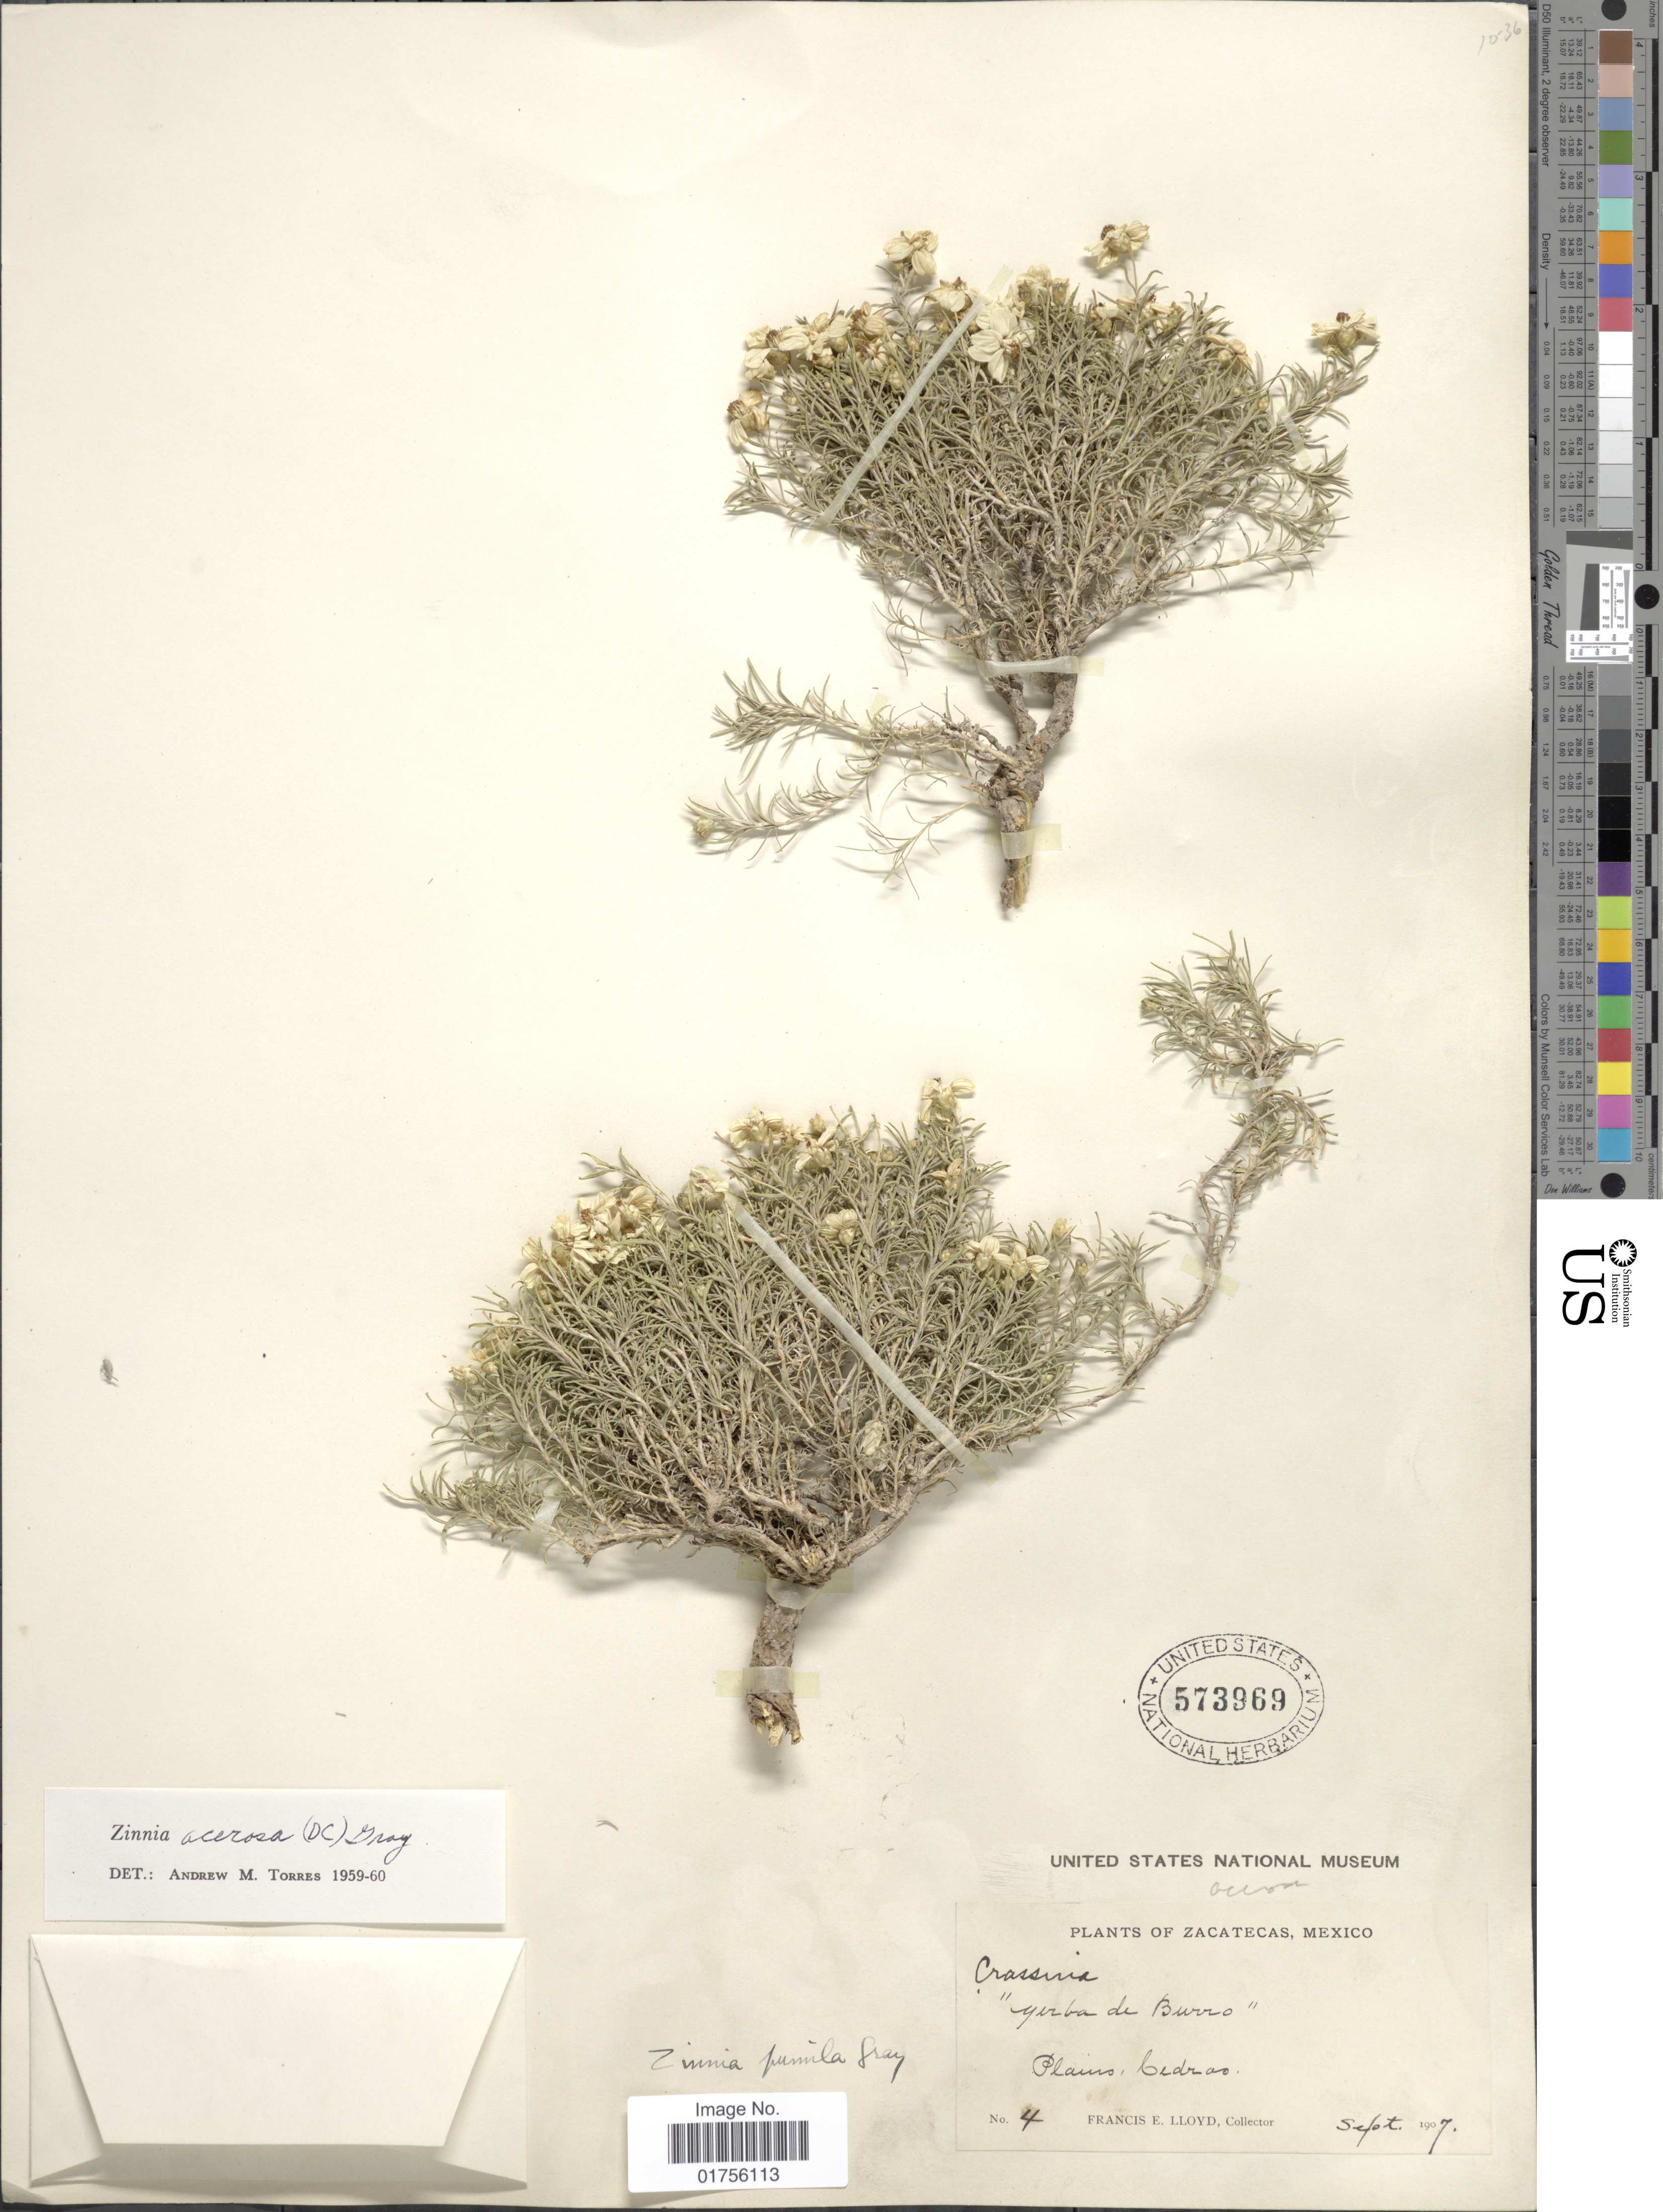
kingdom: Plantae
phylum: Tracheophyta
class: Magnoliopsida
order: Asterales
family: Asteraceae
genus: Zinnia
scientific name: Zinnia acerosa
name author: (DC.) A. Gray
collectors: Lloyd, C. E.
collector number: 4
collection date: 1907-09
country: Mexico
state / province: Zacatecas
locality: Plains, Cedras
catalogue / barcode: US 573969